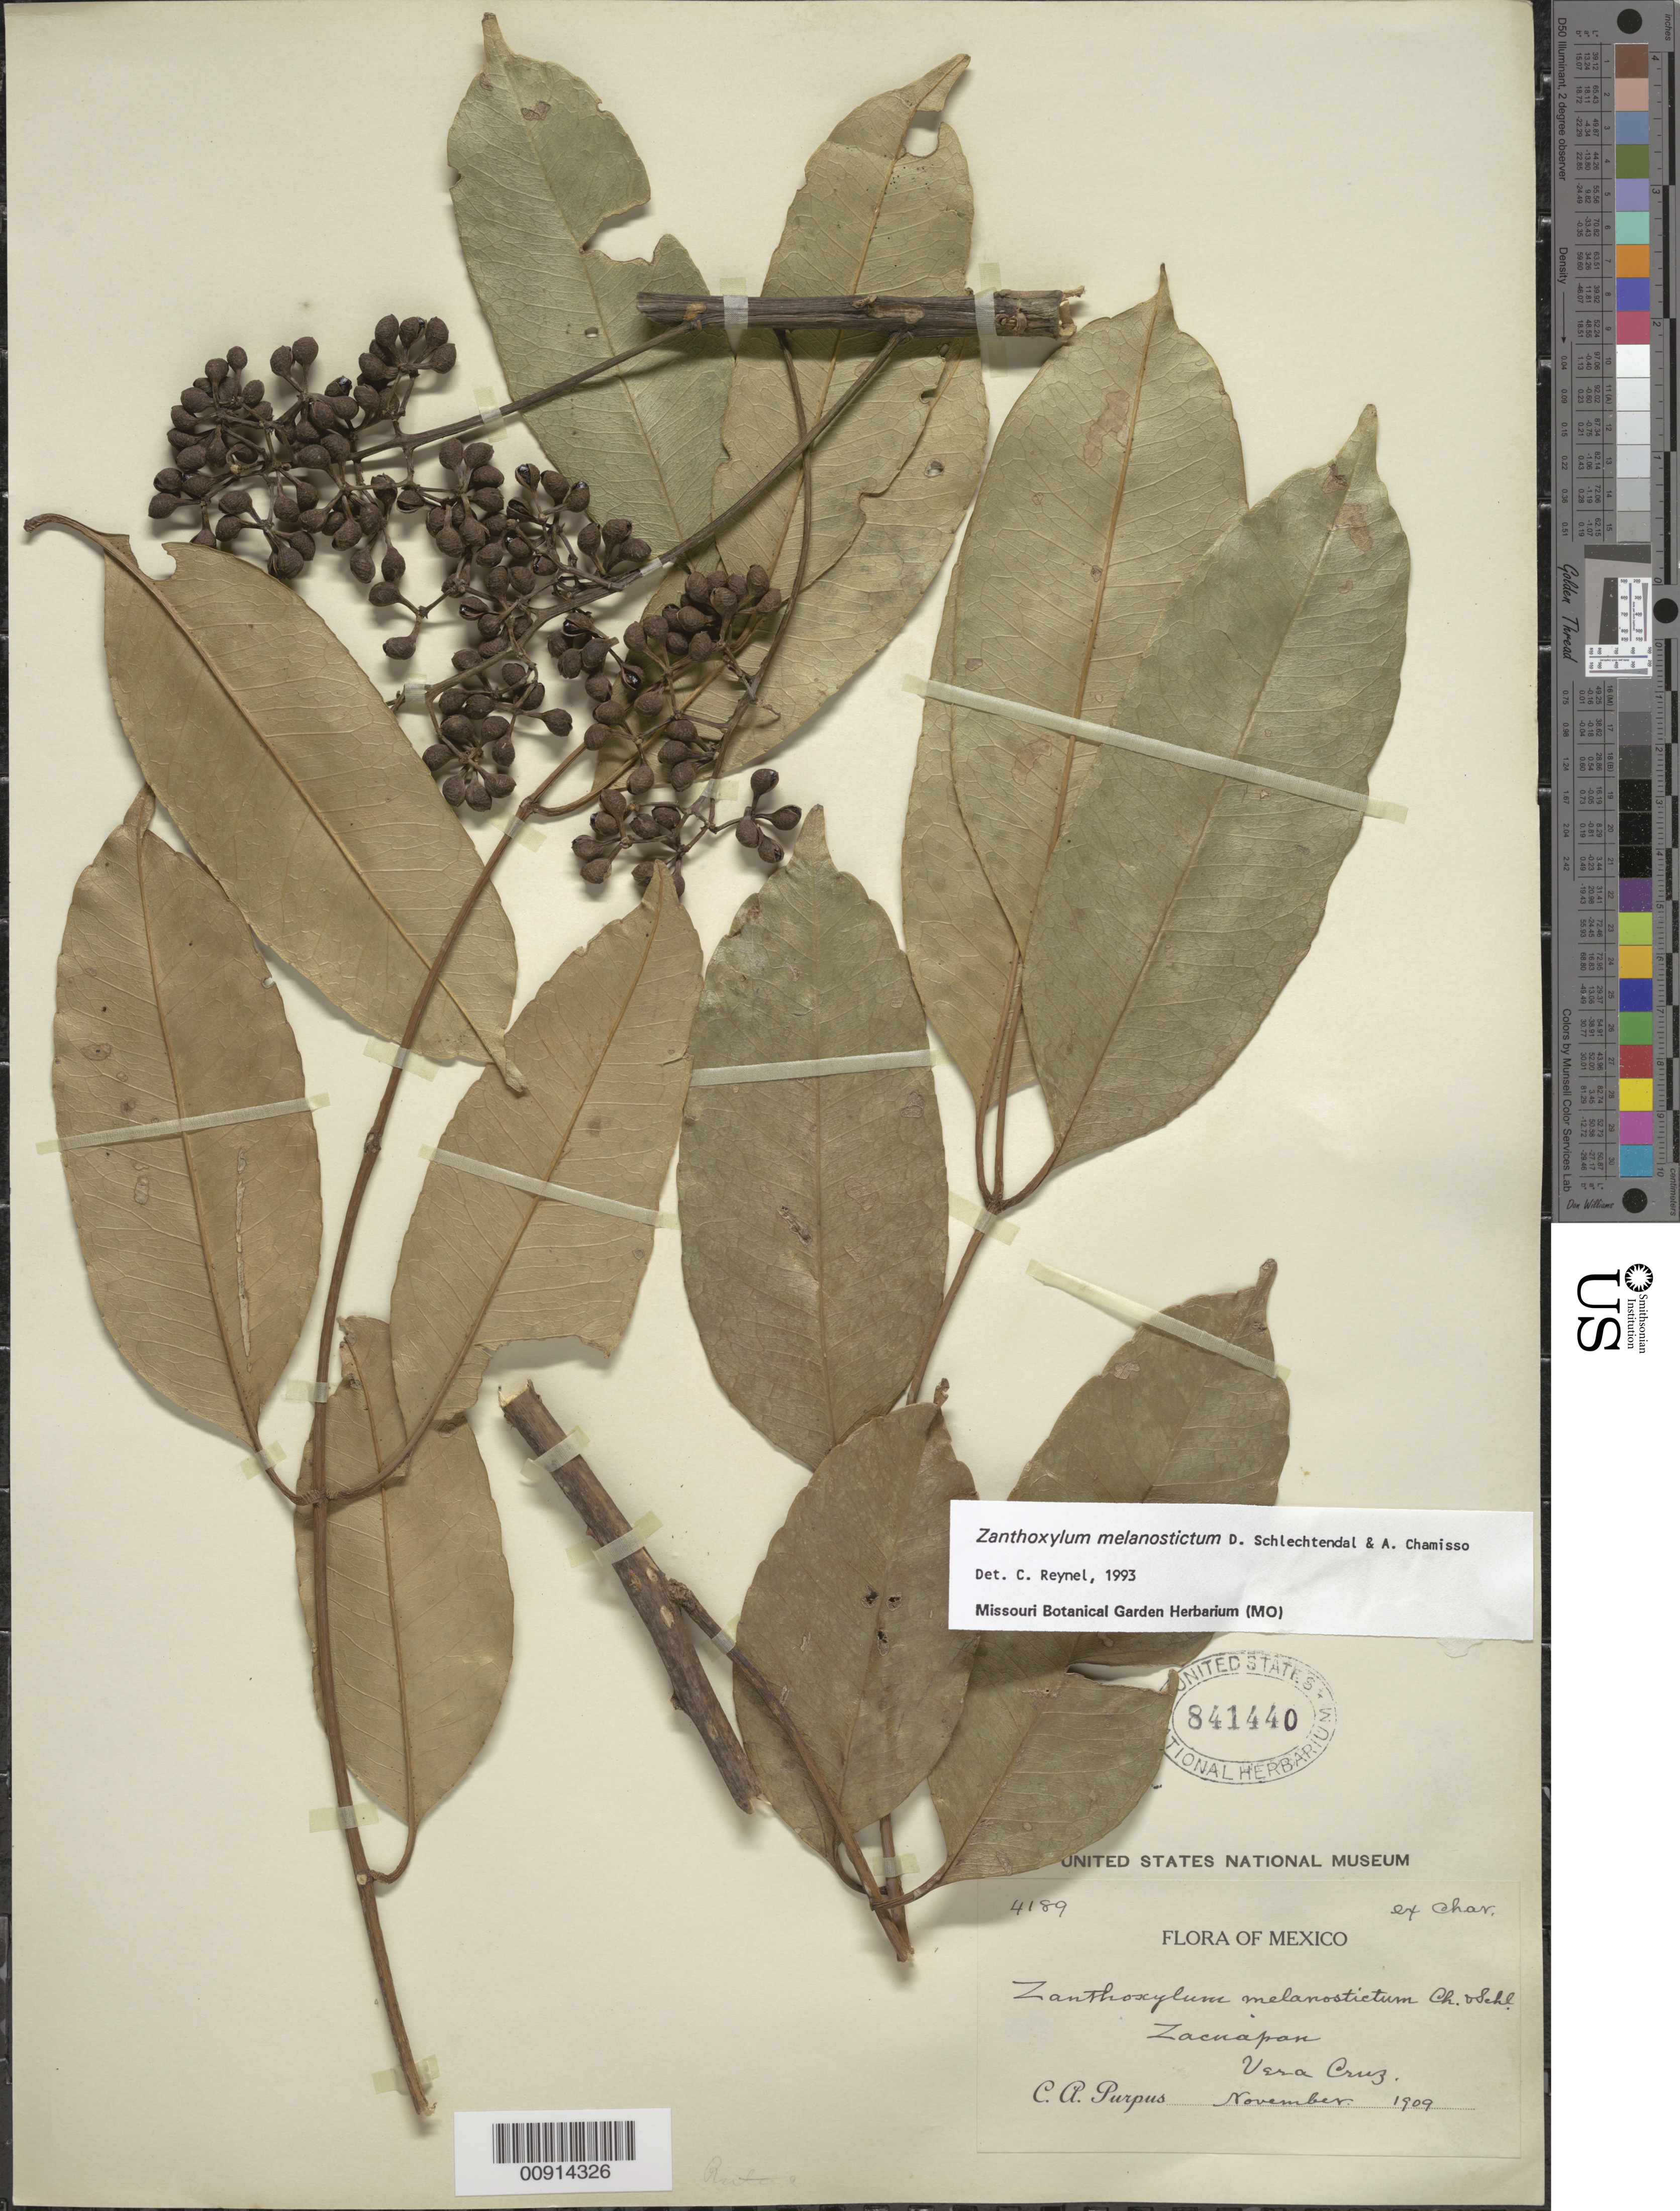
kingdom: Plantae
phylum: Tracheophyta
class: Magnoliopsida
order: Sapindales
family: Rutaceae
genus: Zanthoxylum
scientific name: Zanthoxylum melanostictum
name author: Schltdl. & Cham.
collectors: C. A. Purpus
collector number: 4189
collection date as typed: Nov 1909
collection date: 1909-11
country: Mexico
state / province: Veracruz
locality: Zacuapan, Veracruz.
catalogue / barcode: US 841440